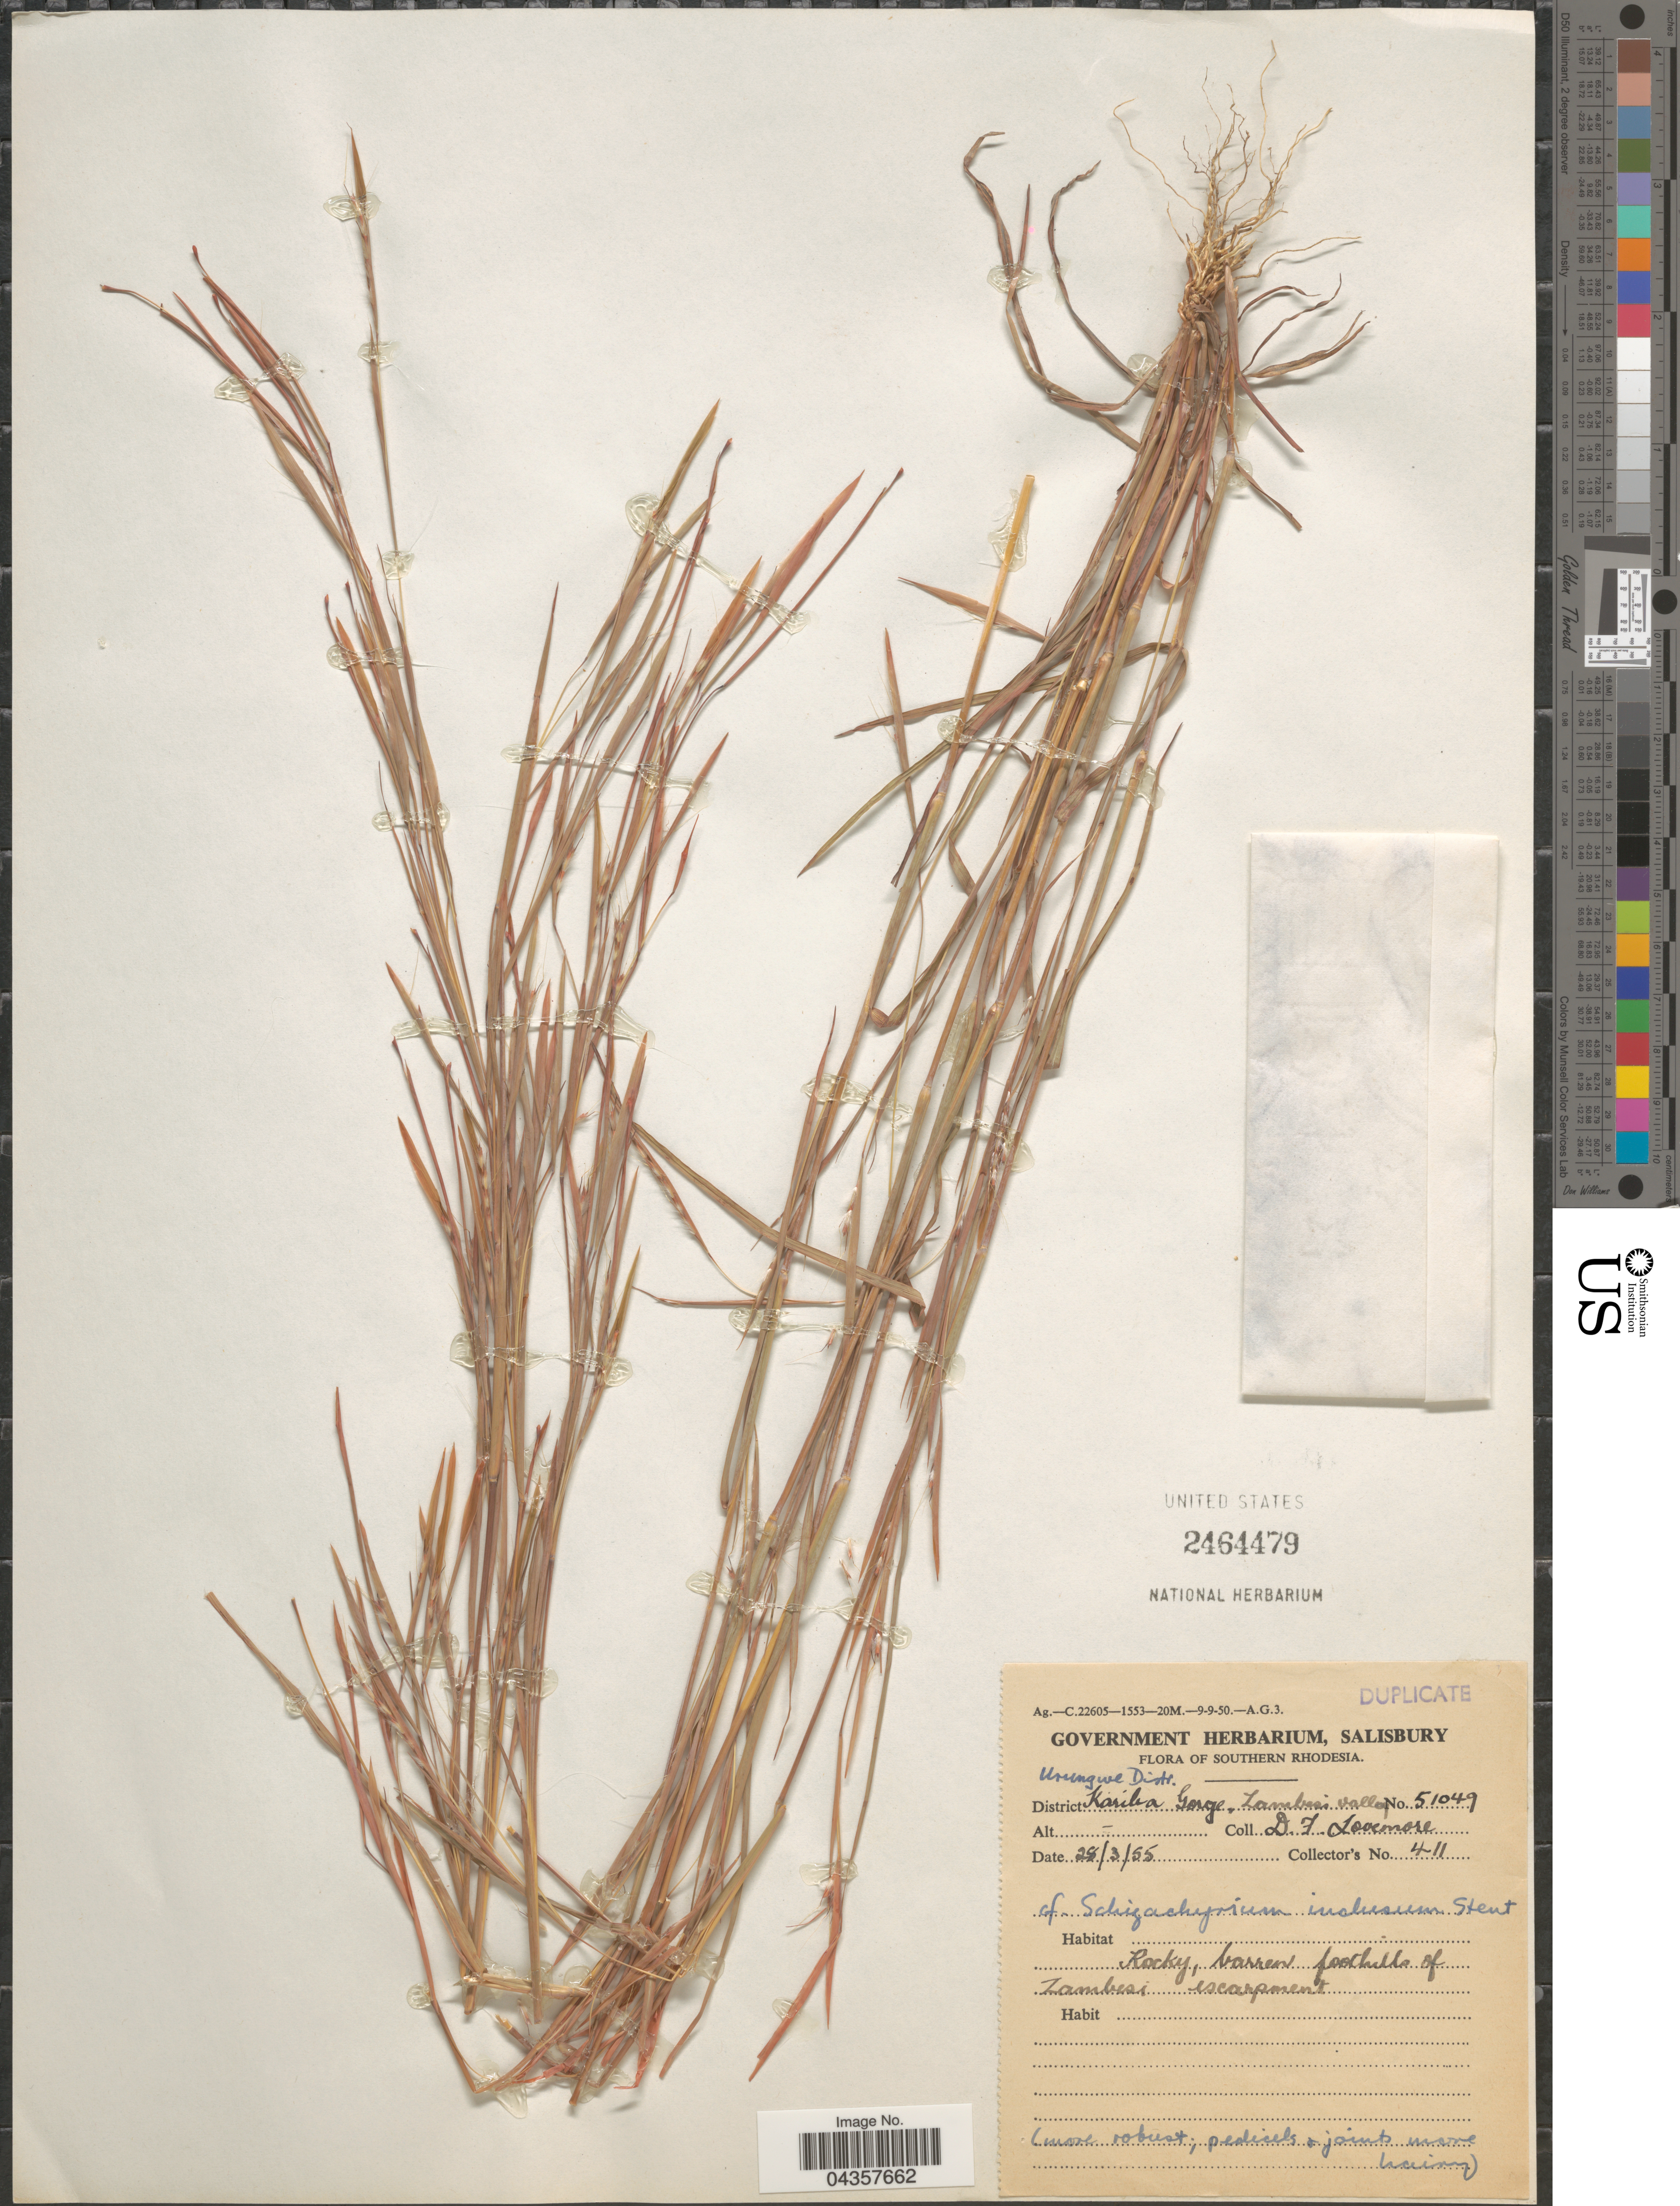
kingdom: Plantae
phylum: Tracheophyta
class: Liliopsida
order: Poales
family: Poaceae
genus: Schizachyrium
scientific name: Schizachyrium exile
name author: (Hochst.) Pilg.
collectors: D. Lovemore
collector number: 411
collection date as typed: Transcribed d/m/y: 28/3/55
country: Zimbabwe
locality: Southern Rhodesia. urungwe Distr. Kariba Gorge, Zambesi valley. Rocky, barren foothills of Zambesi escarpment.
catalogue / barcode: US 2464479